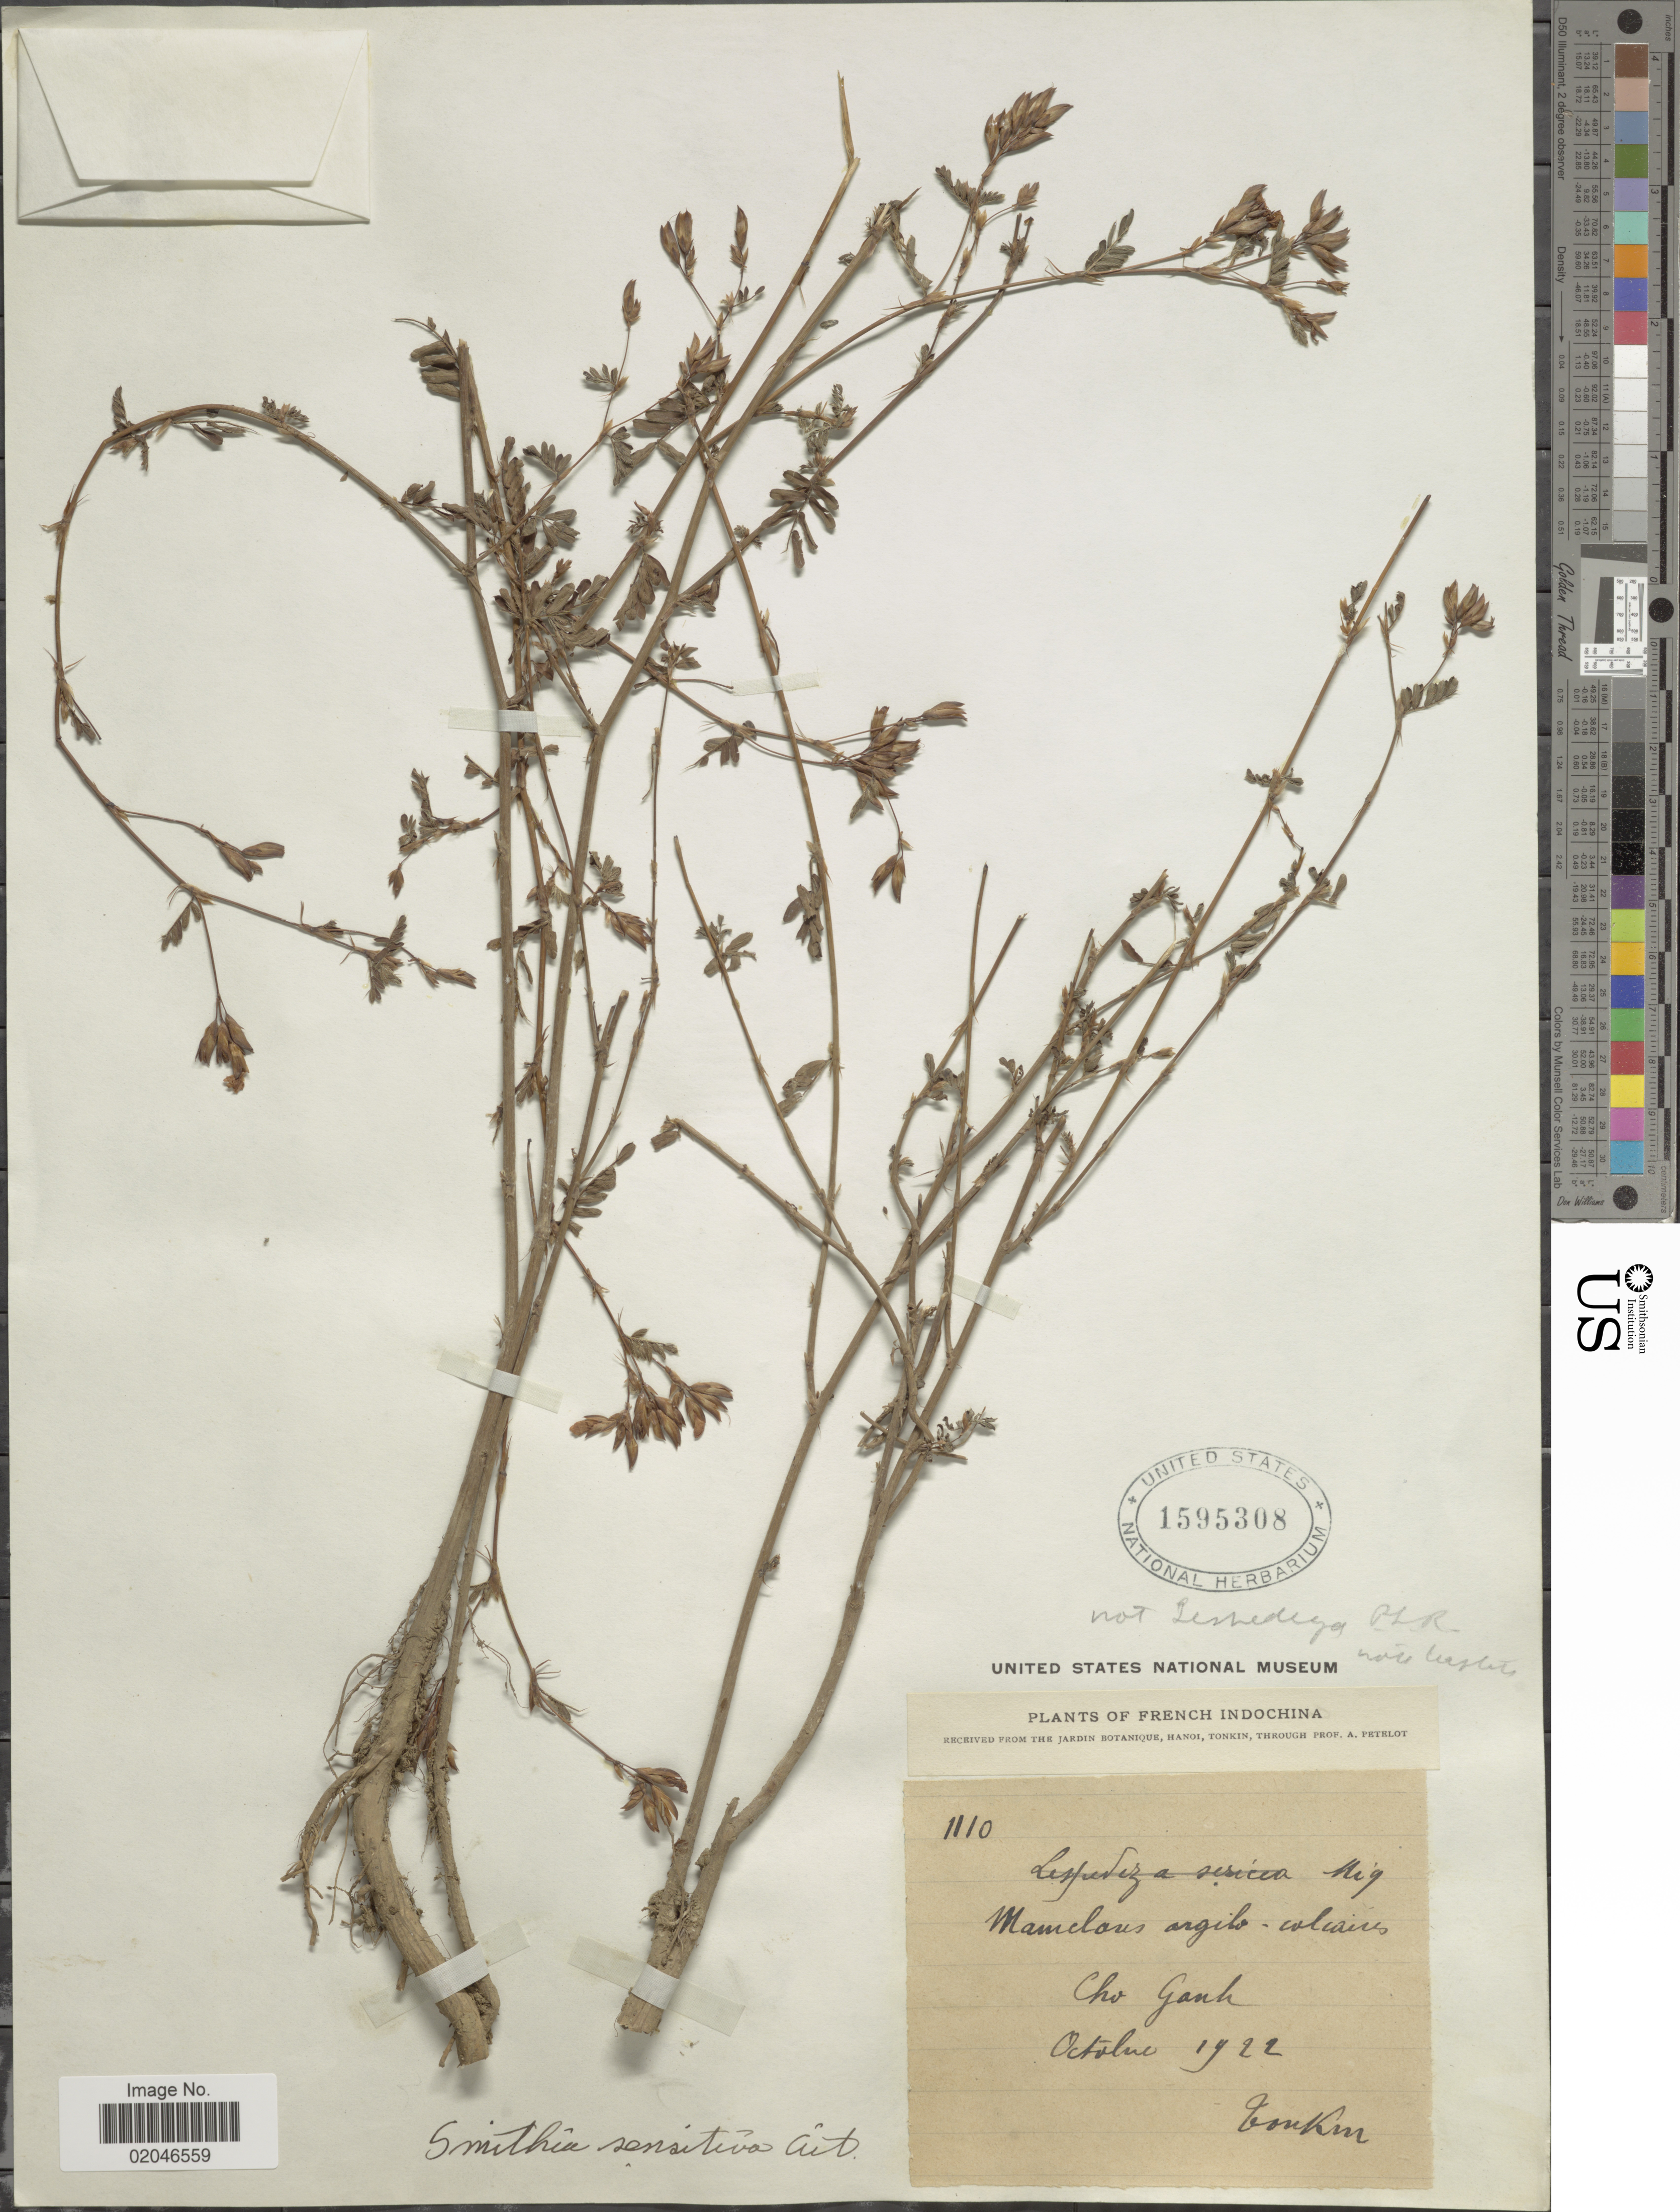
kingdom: Plantae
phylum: Tracheophyta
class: Magnoliopsida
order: Fabales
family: Fabaceae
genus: Smithia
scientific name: Smithia sensitiva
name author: Aiton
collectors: A. Petelot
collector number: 1110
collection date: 1922-10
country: Vietnam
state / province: Kien Giang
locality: Tonkin. Cho Ganh, French Indo-China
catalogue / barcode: US 1595308